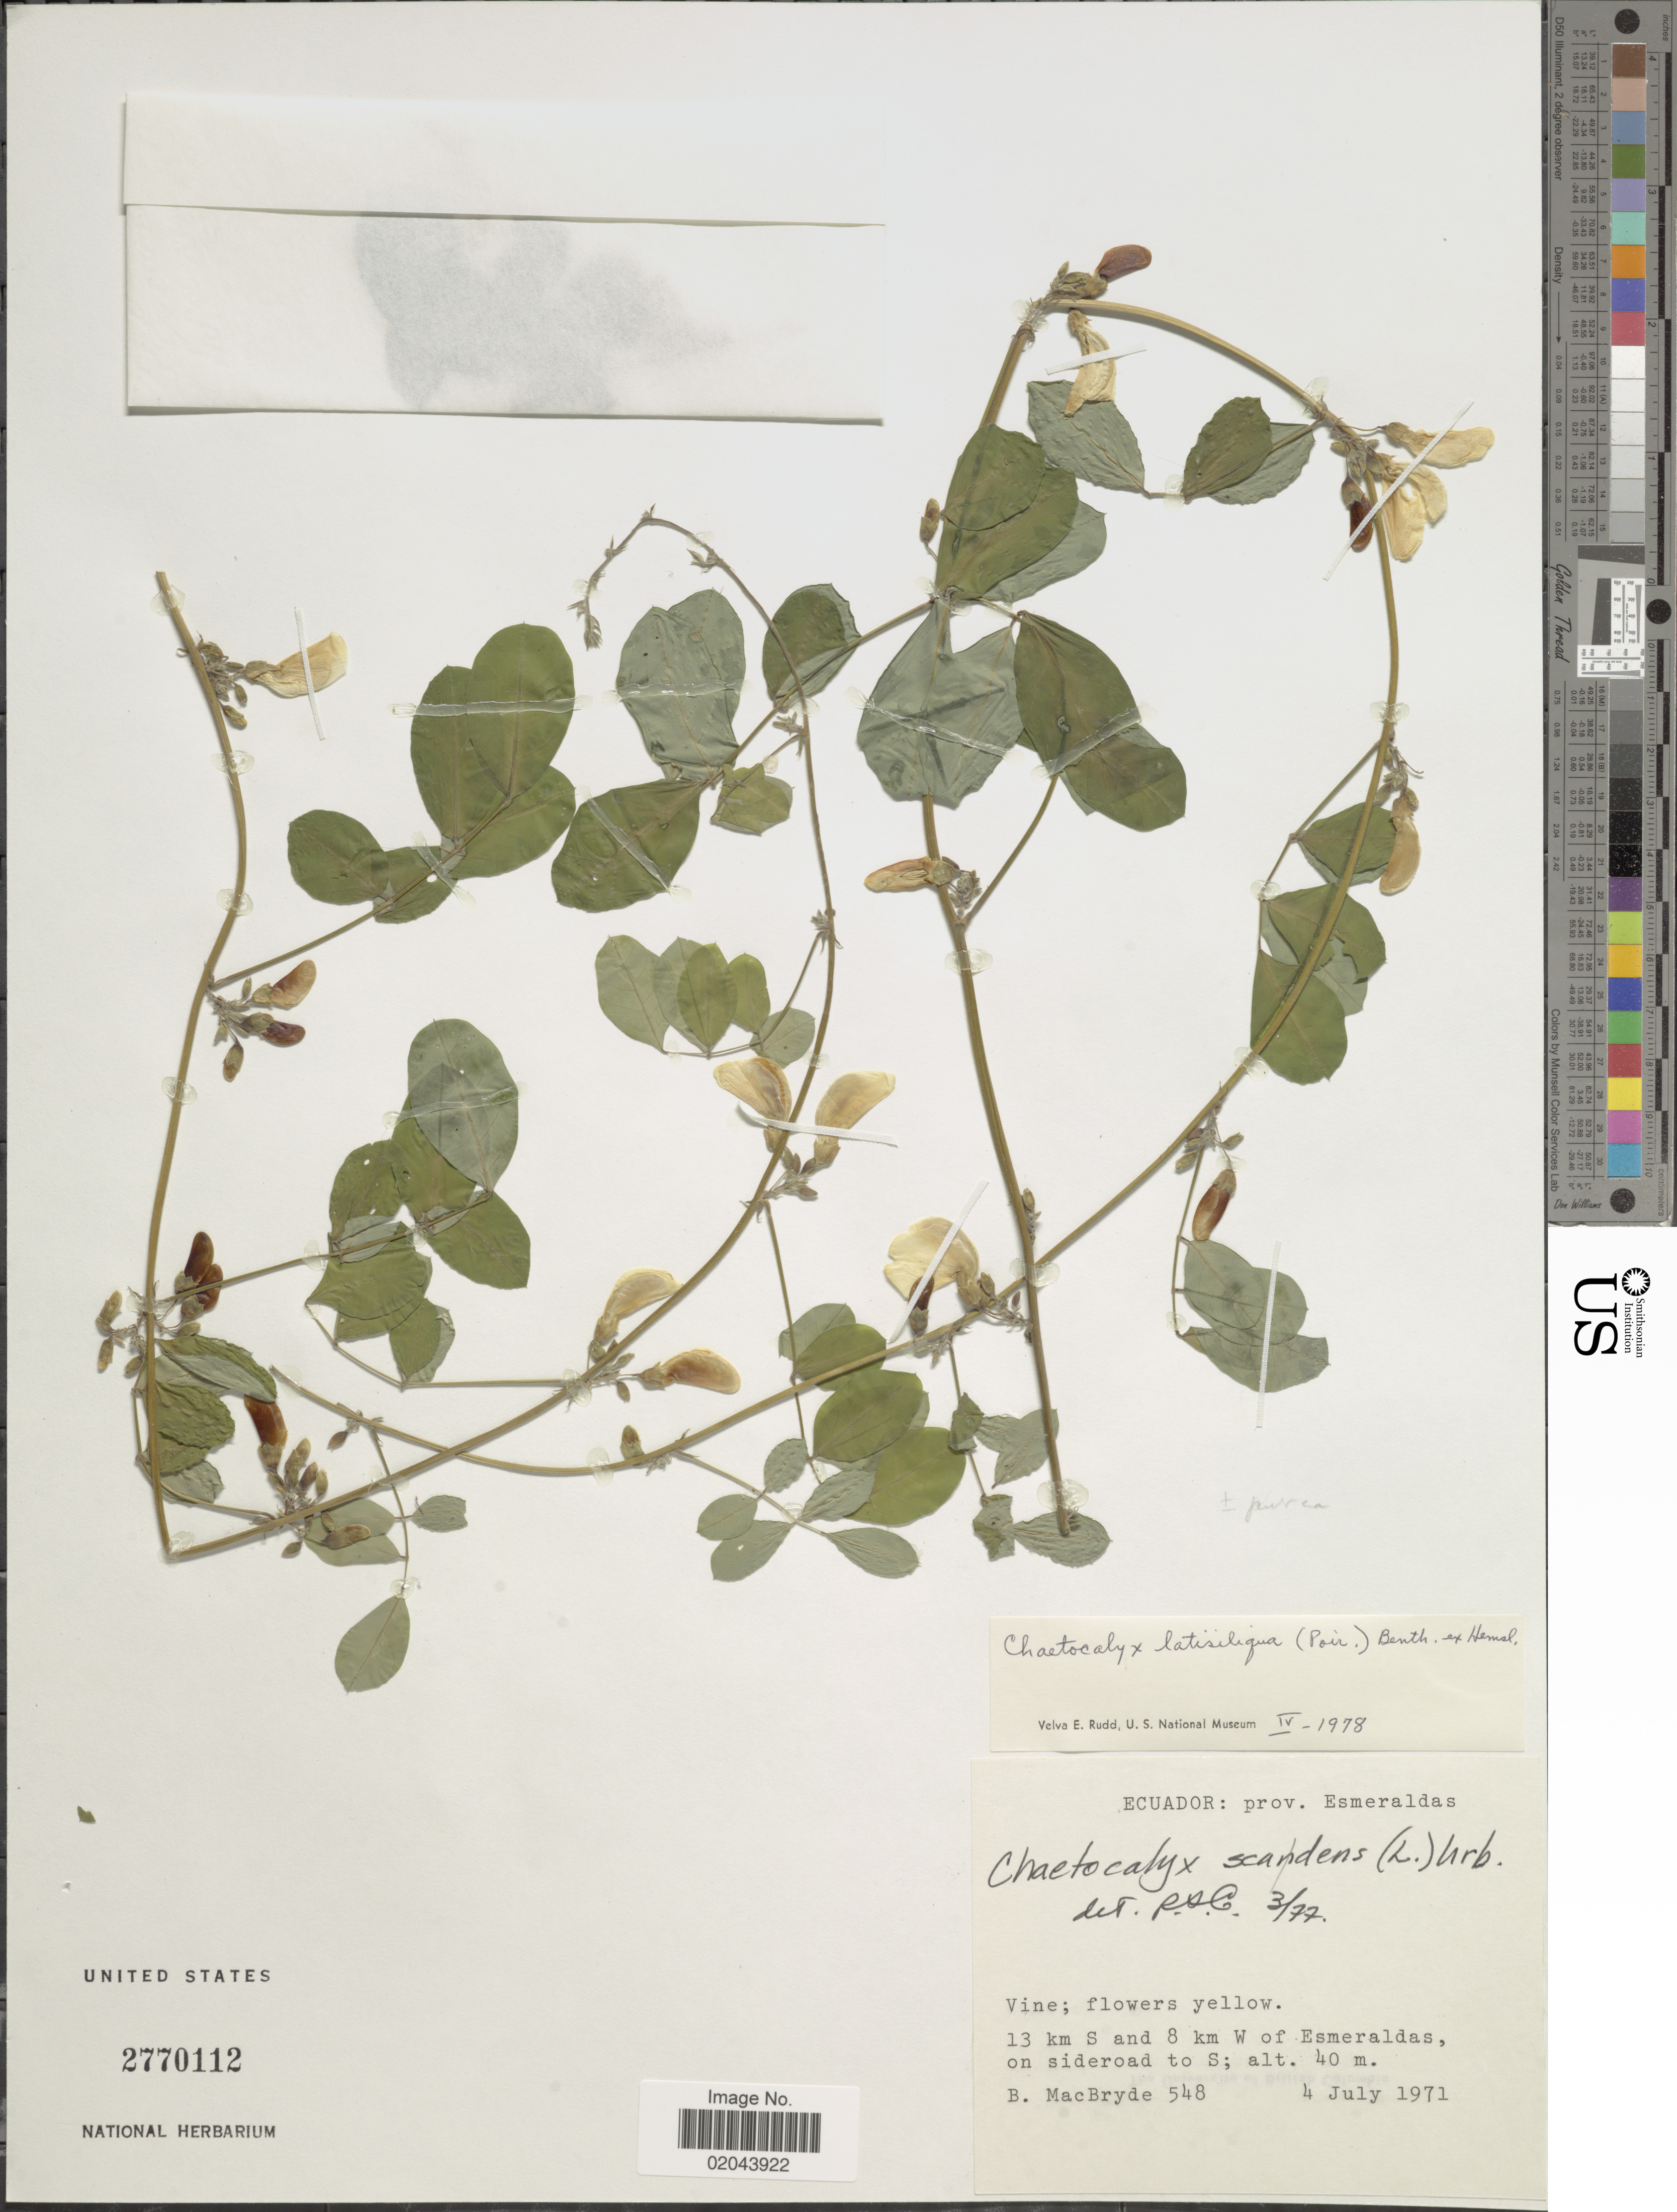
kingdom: Plantae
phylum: Tracheophyta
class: Magnoliopsida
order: Fabales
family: Fabaceae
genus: Chaetocalyx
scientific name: Chaetocalyx latisiliqua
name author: (Poir.) Benth. ex Hemsl.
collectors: B. MacBryde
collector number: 548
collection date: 1971-07-04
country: Ecuador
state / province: Esmeraldas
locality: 13 km S and 8 km W of Esmeraldas, on sideroad to S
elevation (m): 40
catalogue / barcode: US 2770112